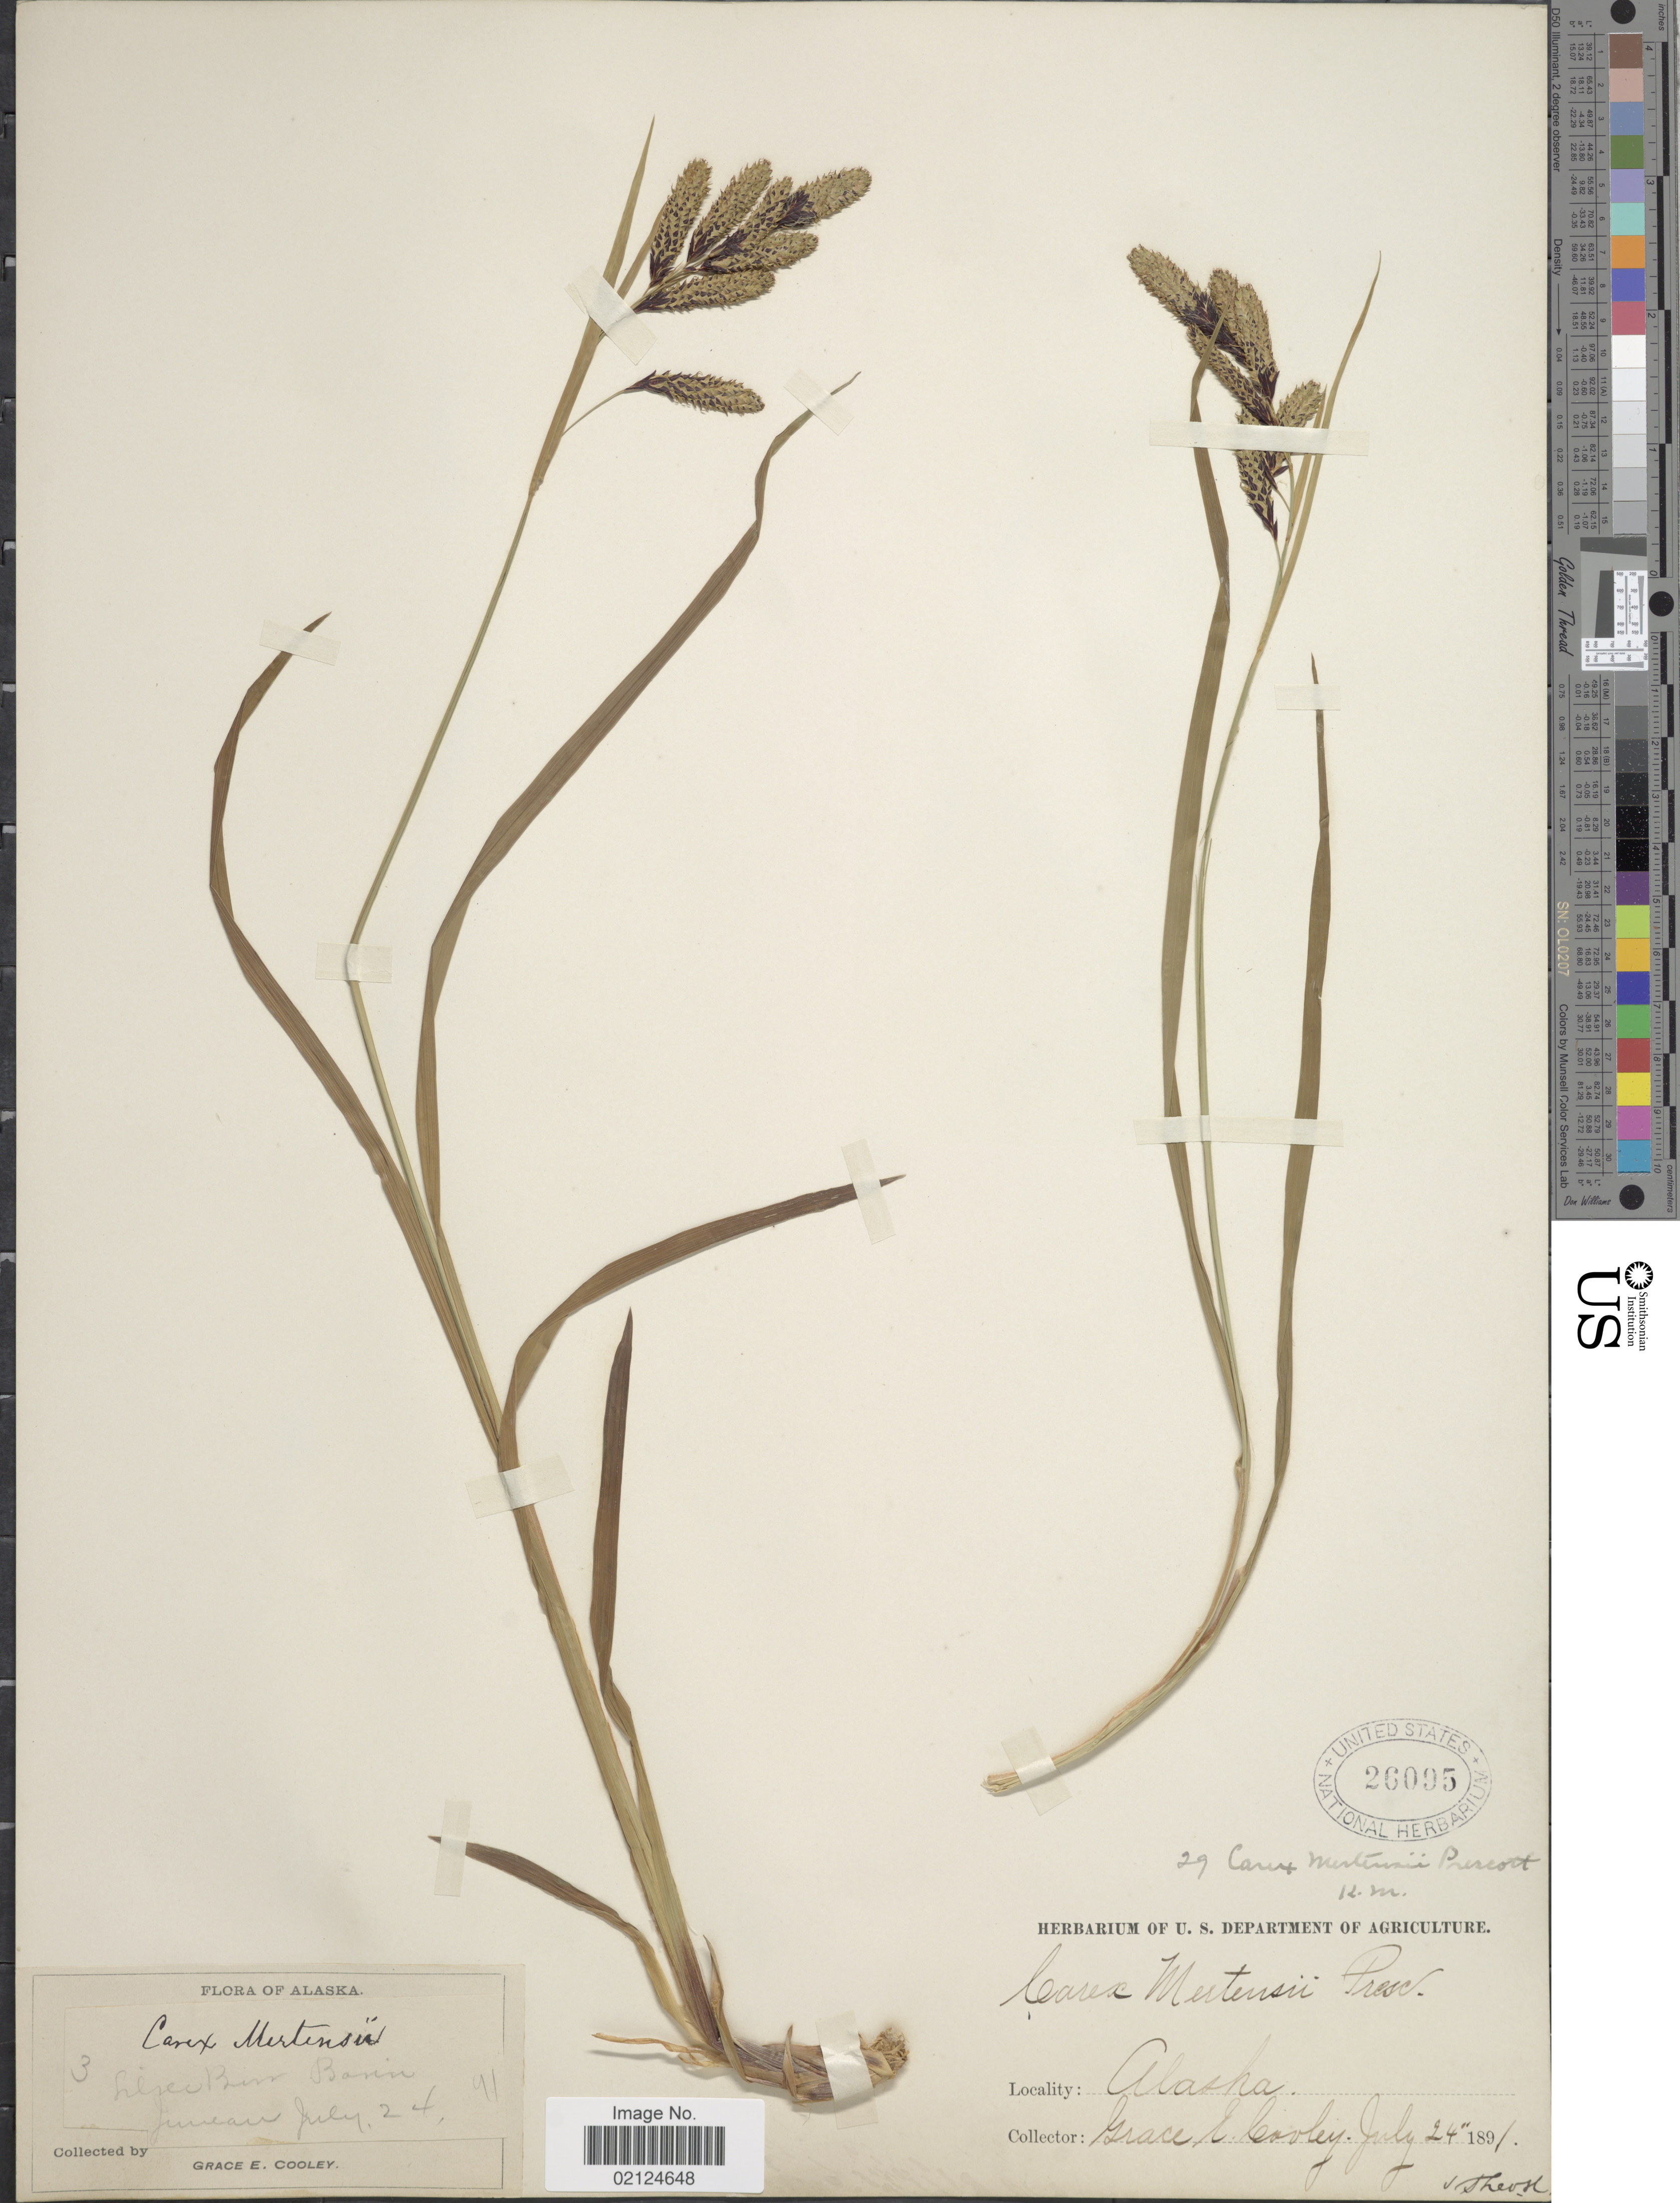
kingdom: Plantae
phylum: Tracheophyta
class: Liliopsida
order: Poales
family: Cyperaceae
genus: Carex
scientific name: Carex mertensii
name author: J.D. Prescott ex Bong.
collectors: G. E. Cooley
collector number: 3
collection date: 1891-07-24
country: United States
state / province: Alaska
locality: Juneau, Silver Bow Basin.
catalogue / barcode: US 26095